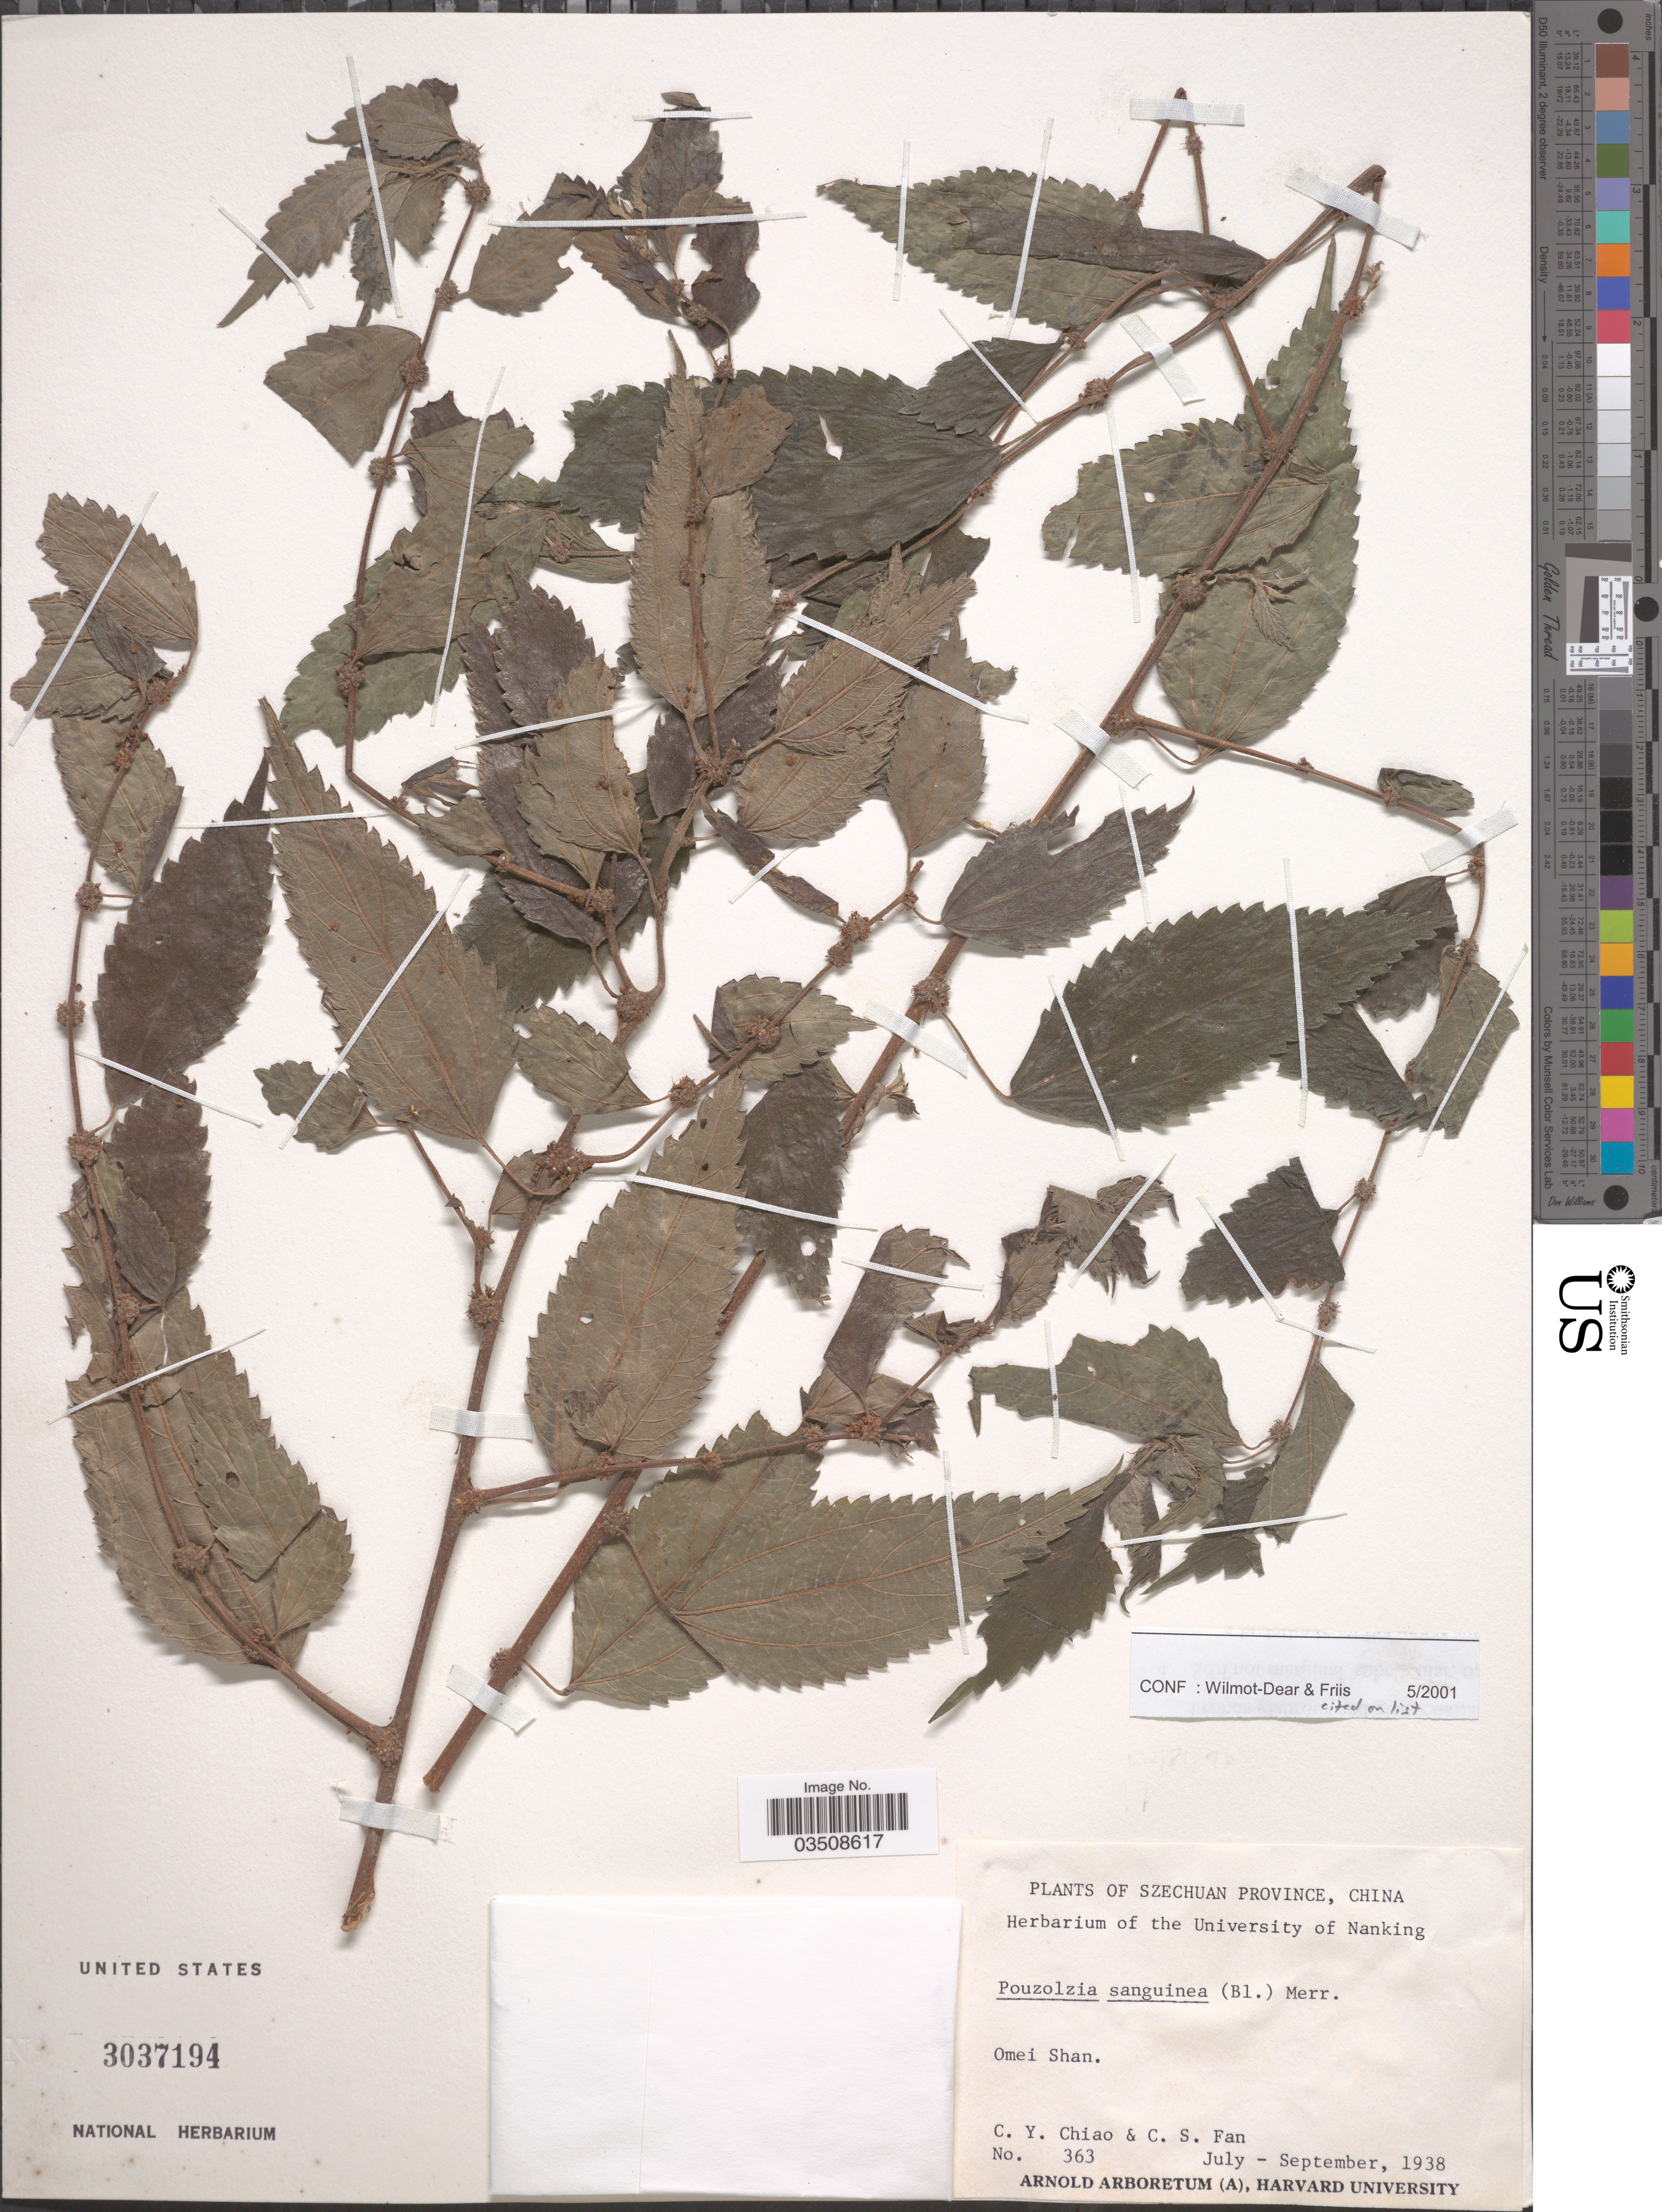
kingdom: Plantae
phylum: Tracheophyta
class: Magnoliopsida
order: Rosales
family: Urticaceae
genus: Pouzolzia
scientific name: Pouzolzia sanguinea var. sanguinea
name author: (Blume) Merr.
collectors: C. Y. Chiao & C. S. Fan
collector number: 363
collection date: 1938-07/1938-09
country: China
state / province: Sichuan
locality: Szechuan Province. Omei Shan.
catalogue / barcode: US 3037194